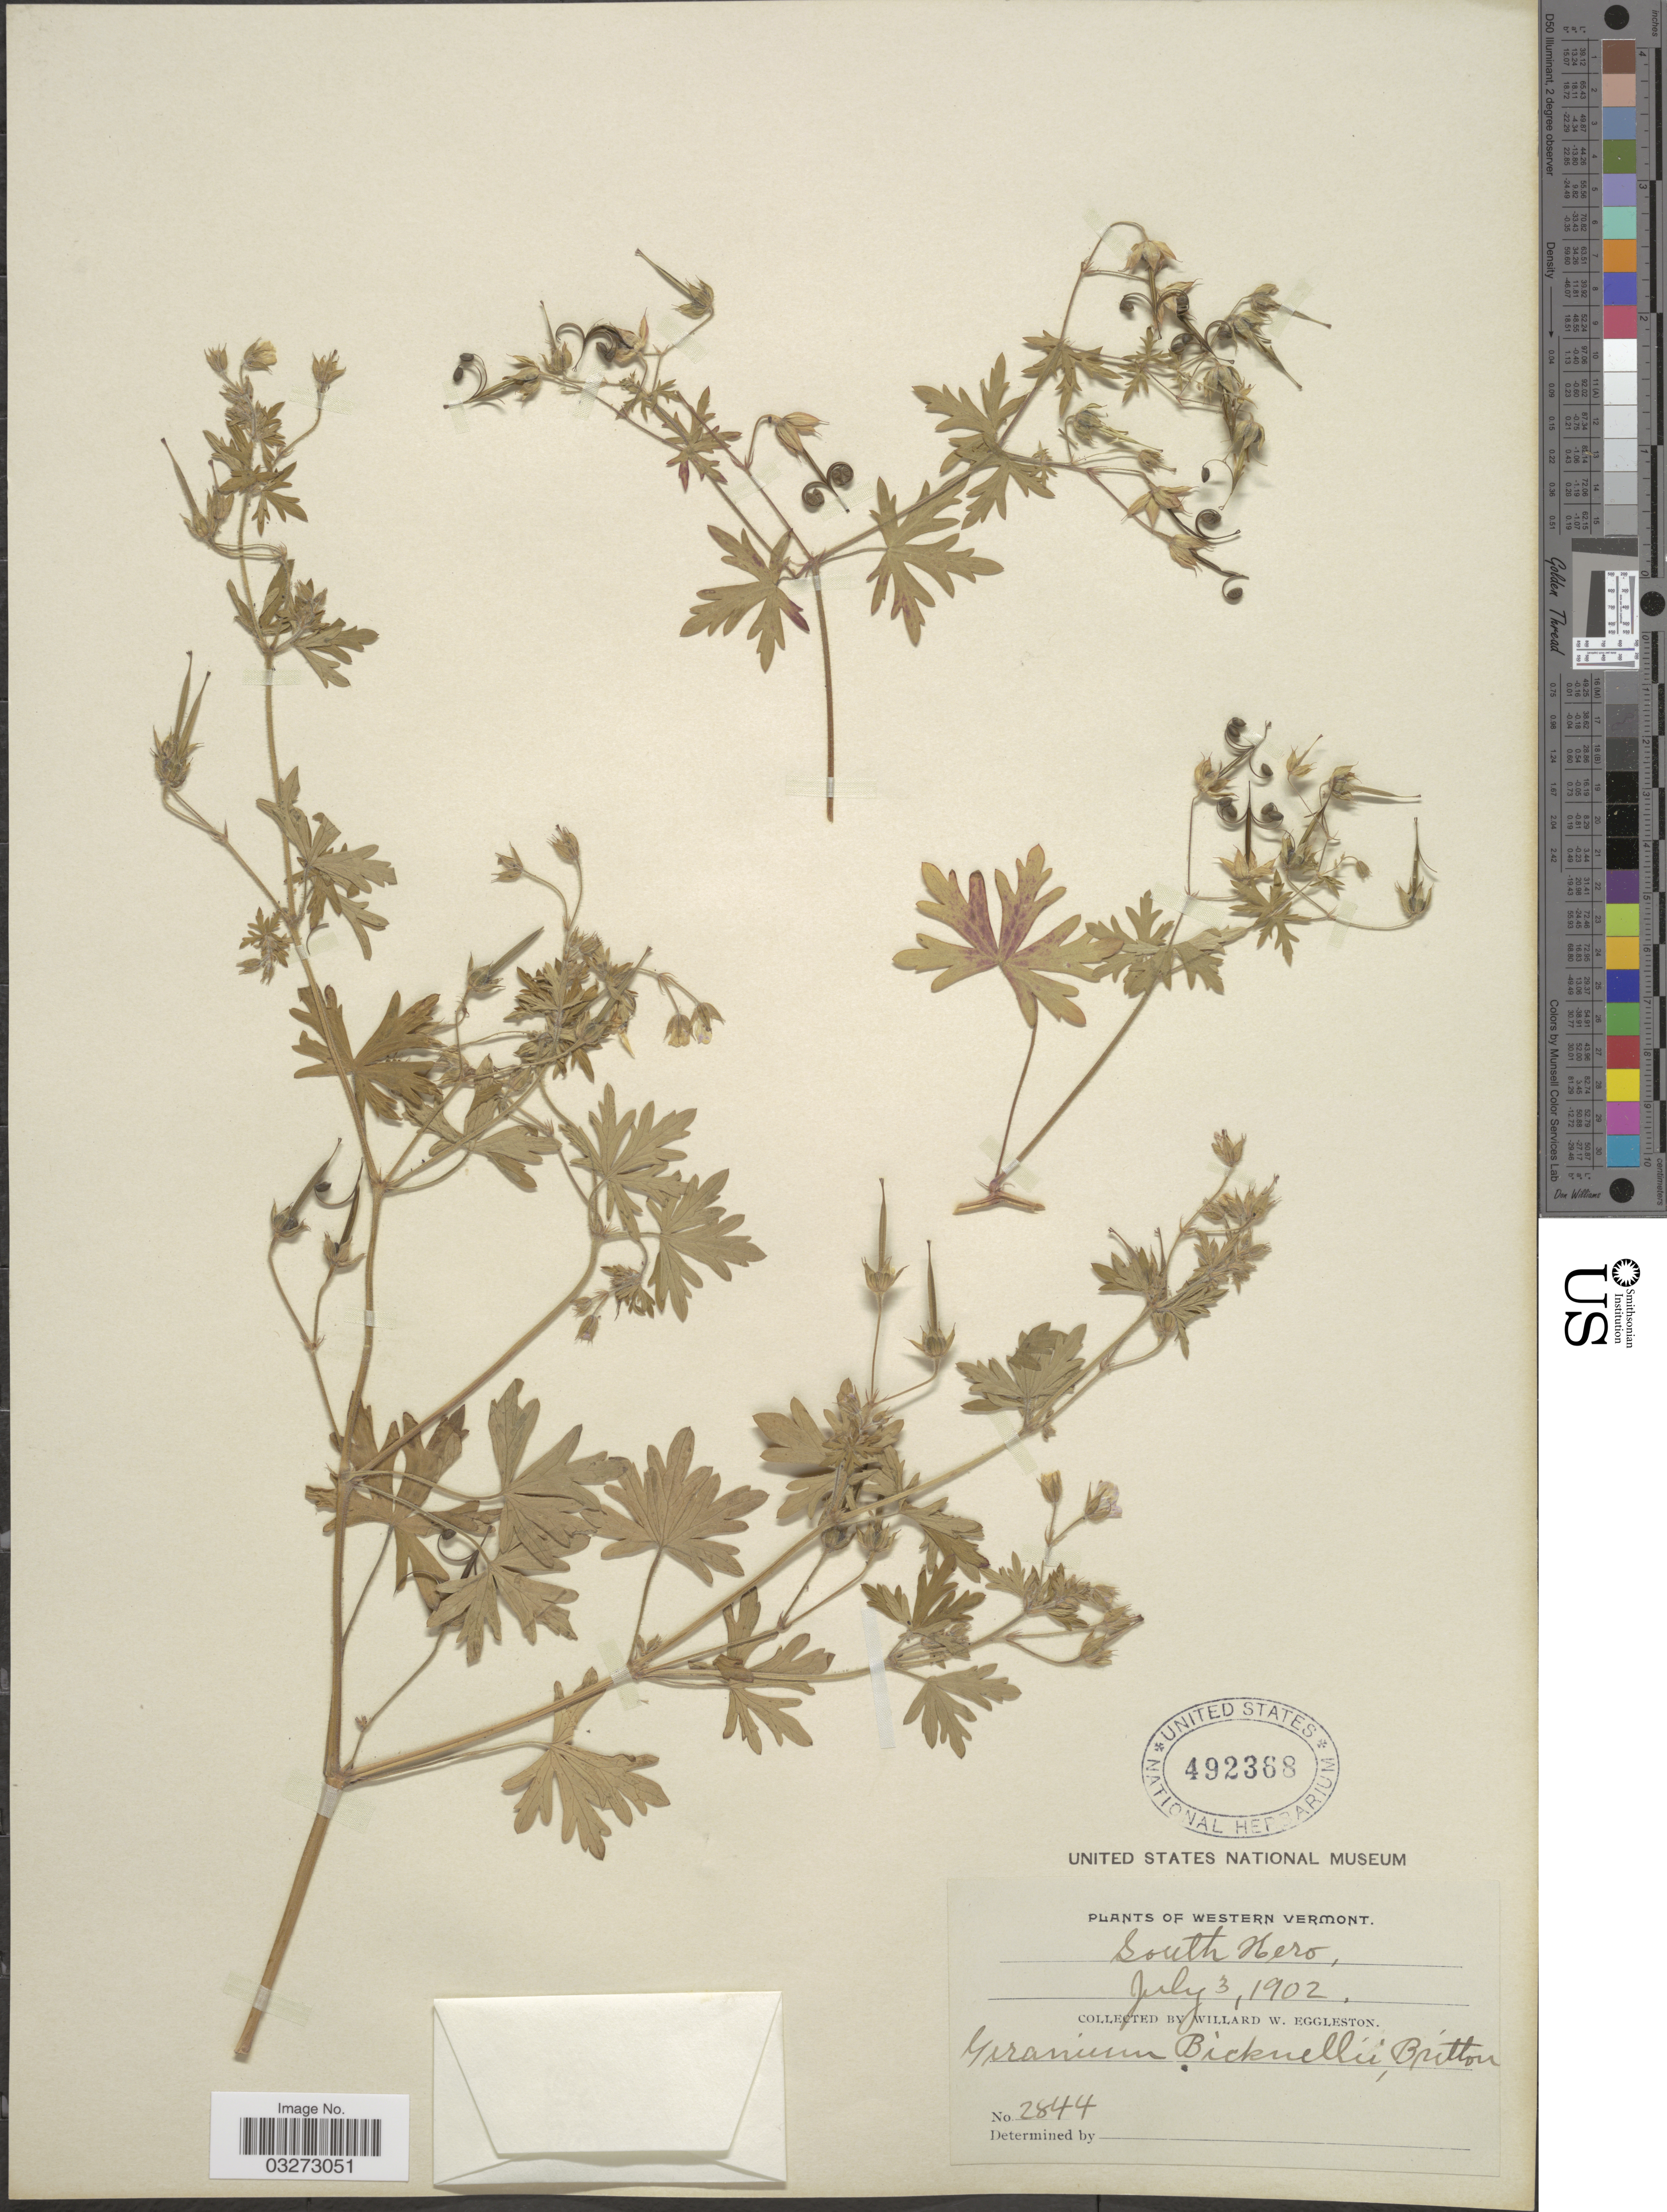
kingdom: Plantae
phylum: Tracheophyta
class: Magnoliopsida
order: Geraniales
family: Geraniaceae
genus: Geranium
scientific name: Geranium bicknellii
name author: Britton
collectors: W. W. Eggleston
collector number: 2844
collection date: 1902-07-03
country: United States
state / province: Vermont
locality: Western Vermont. South Hero.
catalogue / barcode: US 492368